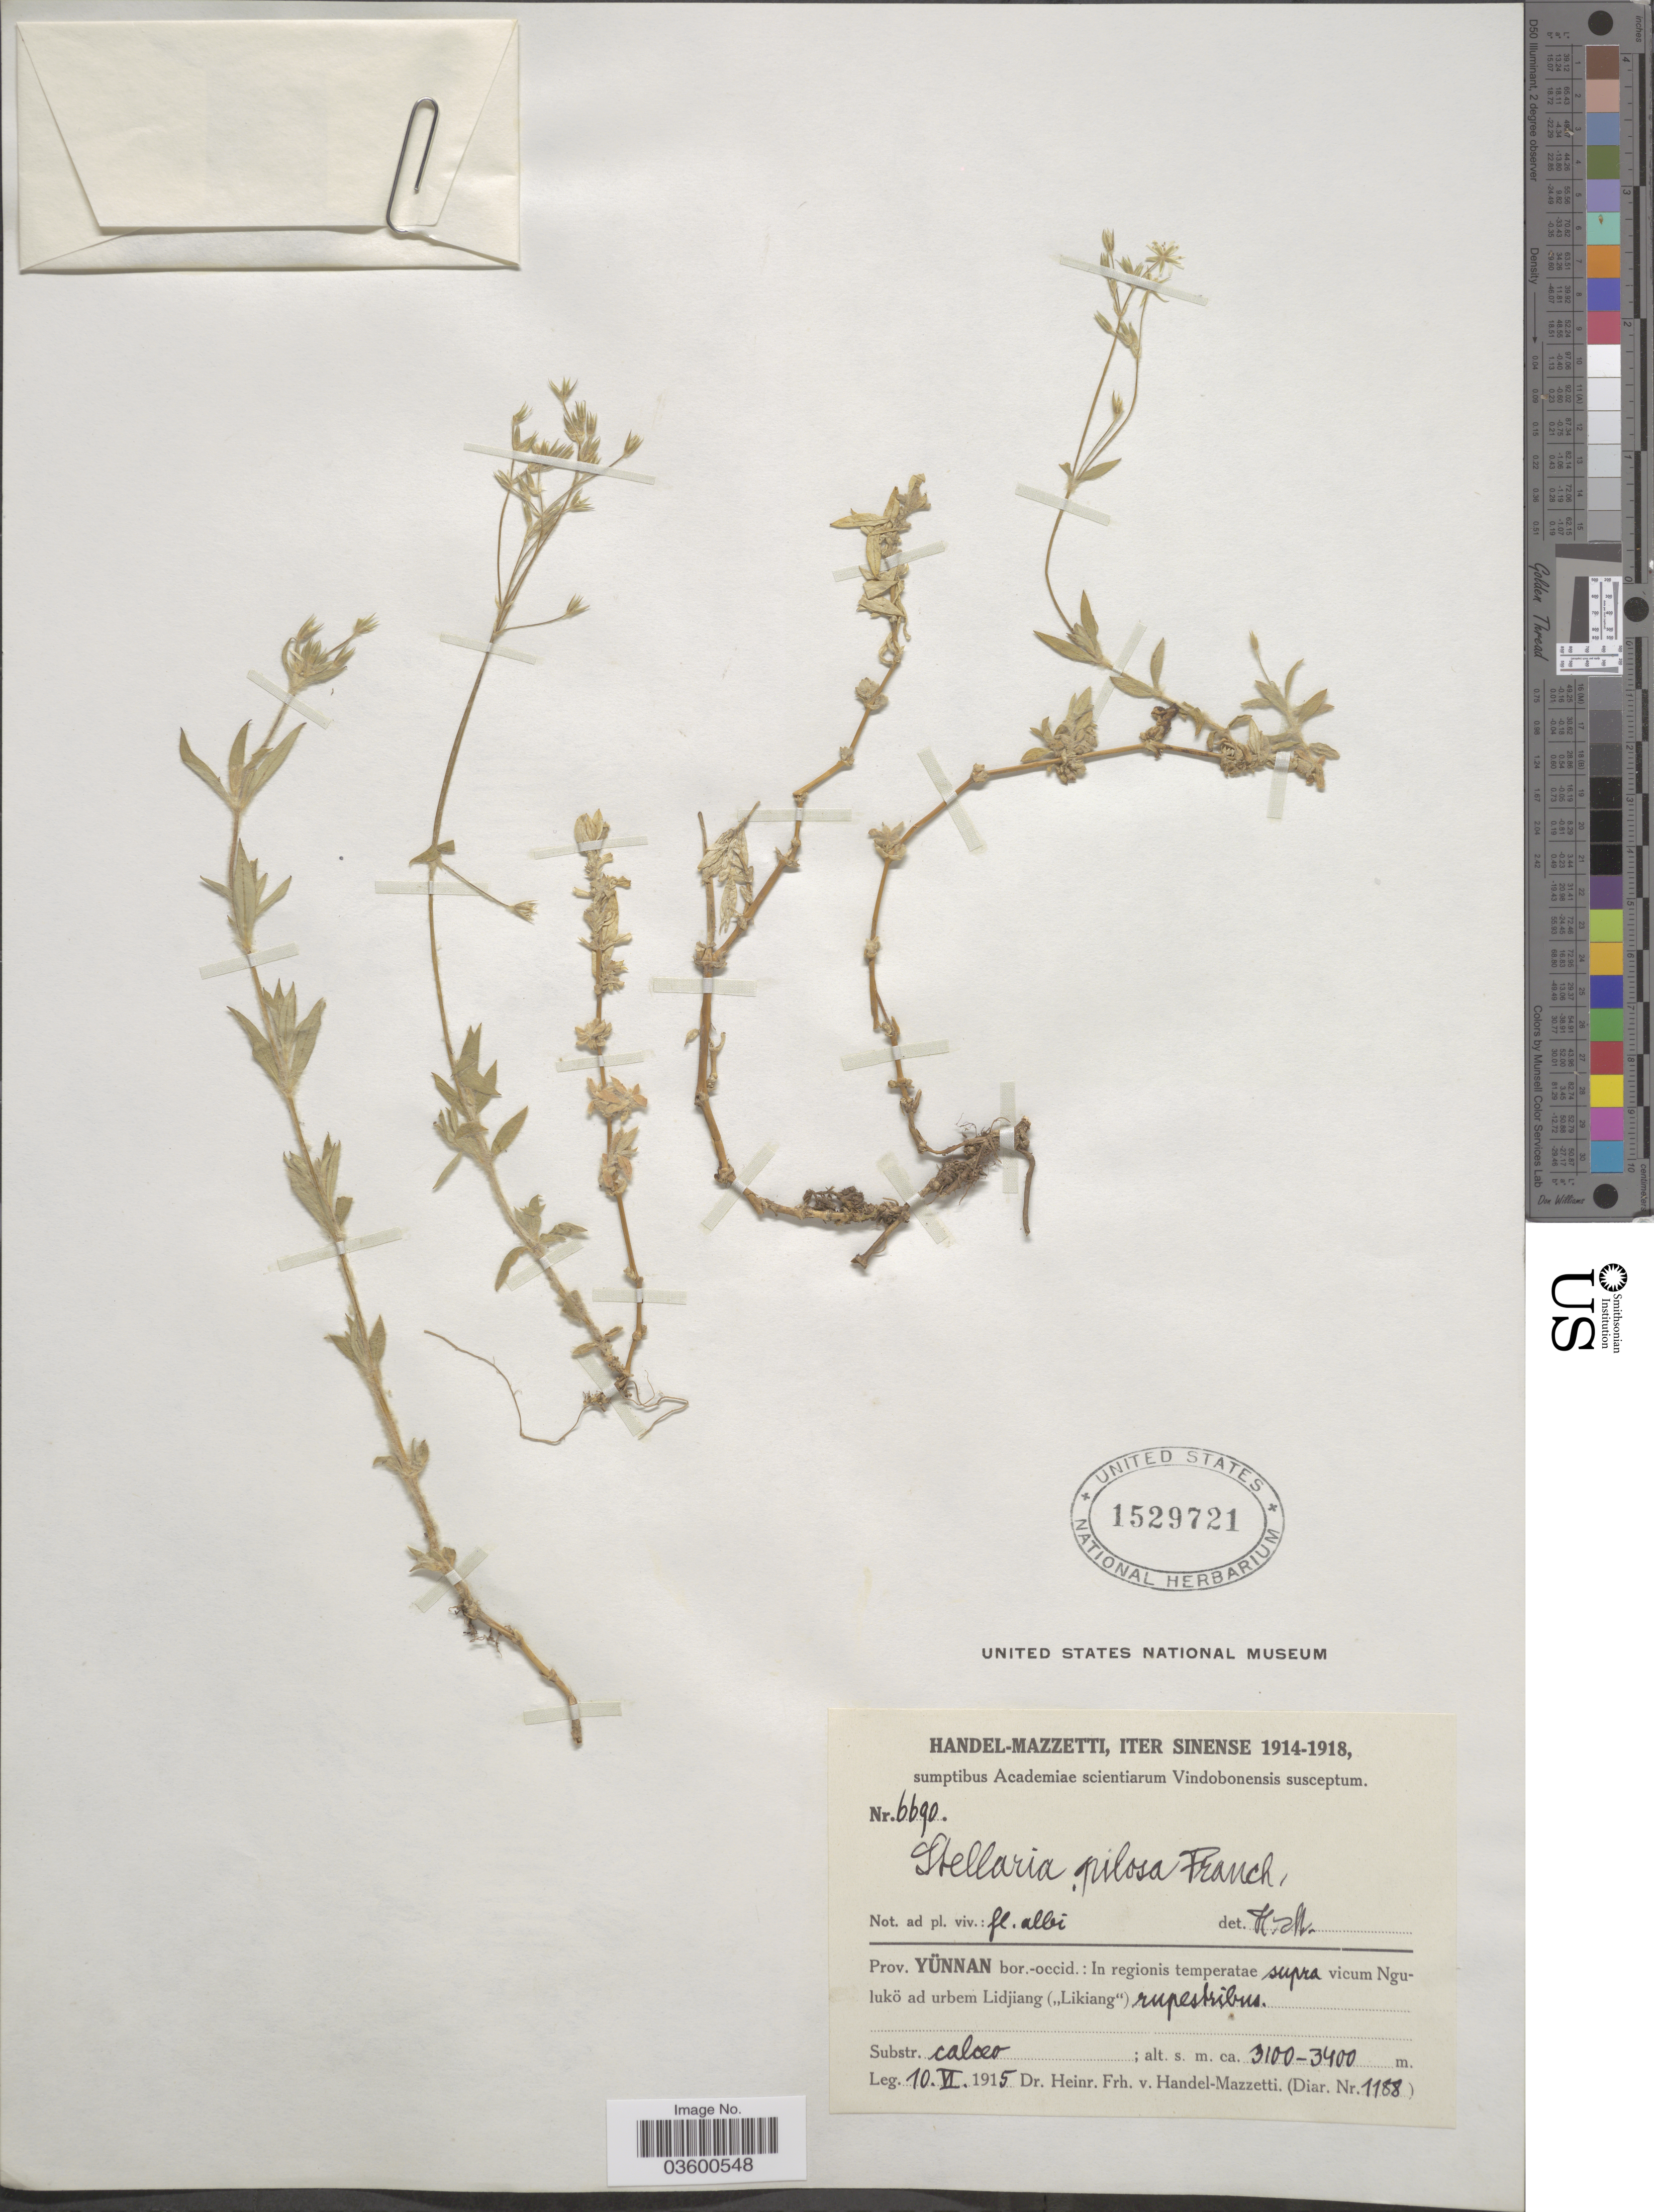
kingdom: Plantae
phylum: Tracheophyta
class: Magnoliopsida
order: Caryophyllales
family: Caryophyllaceae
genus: Stellaria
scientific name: Stellaria pilosa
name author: Franch.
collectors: H. Handel-Mazzetti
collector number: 6690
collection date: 1915-06-10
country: China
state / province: Yunnan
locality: Prov. Yünnan bor.-occid.: In regionis temperatae supra vicum Ngulukö ad urbem Lidjiang („Likiang“).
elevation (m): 3100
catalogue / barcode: US 1529721